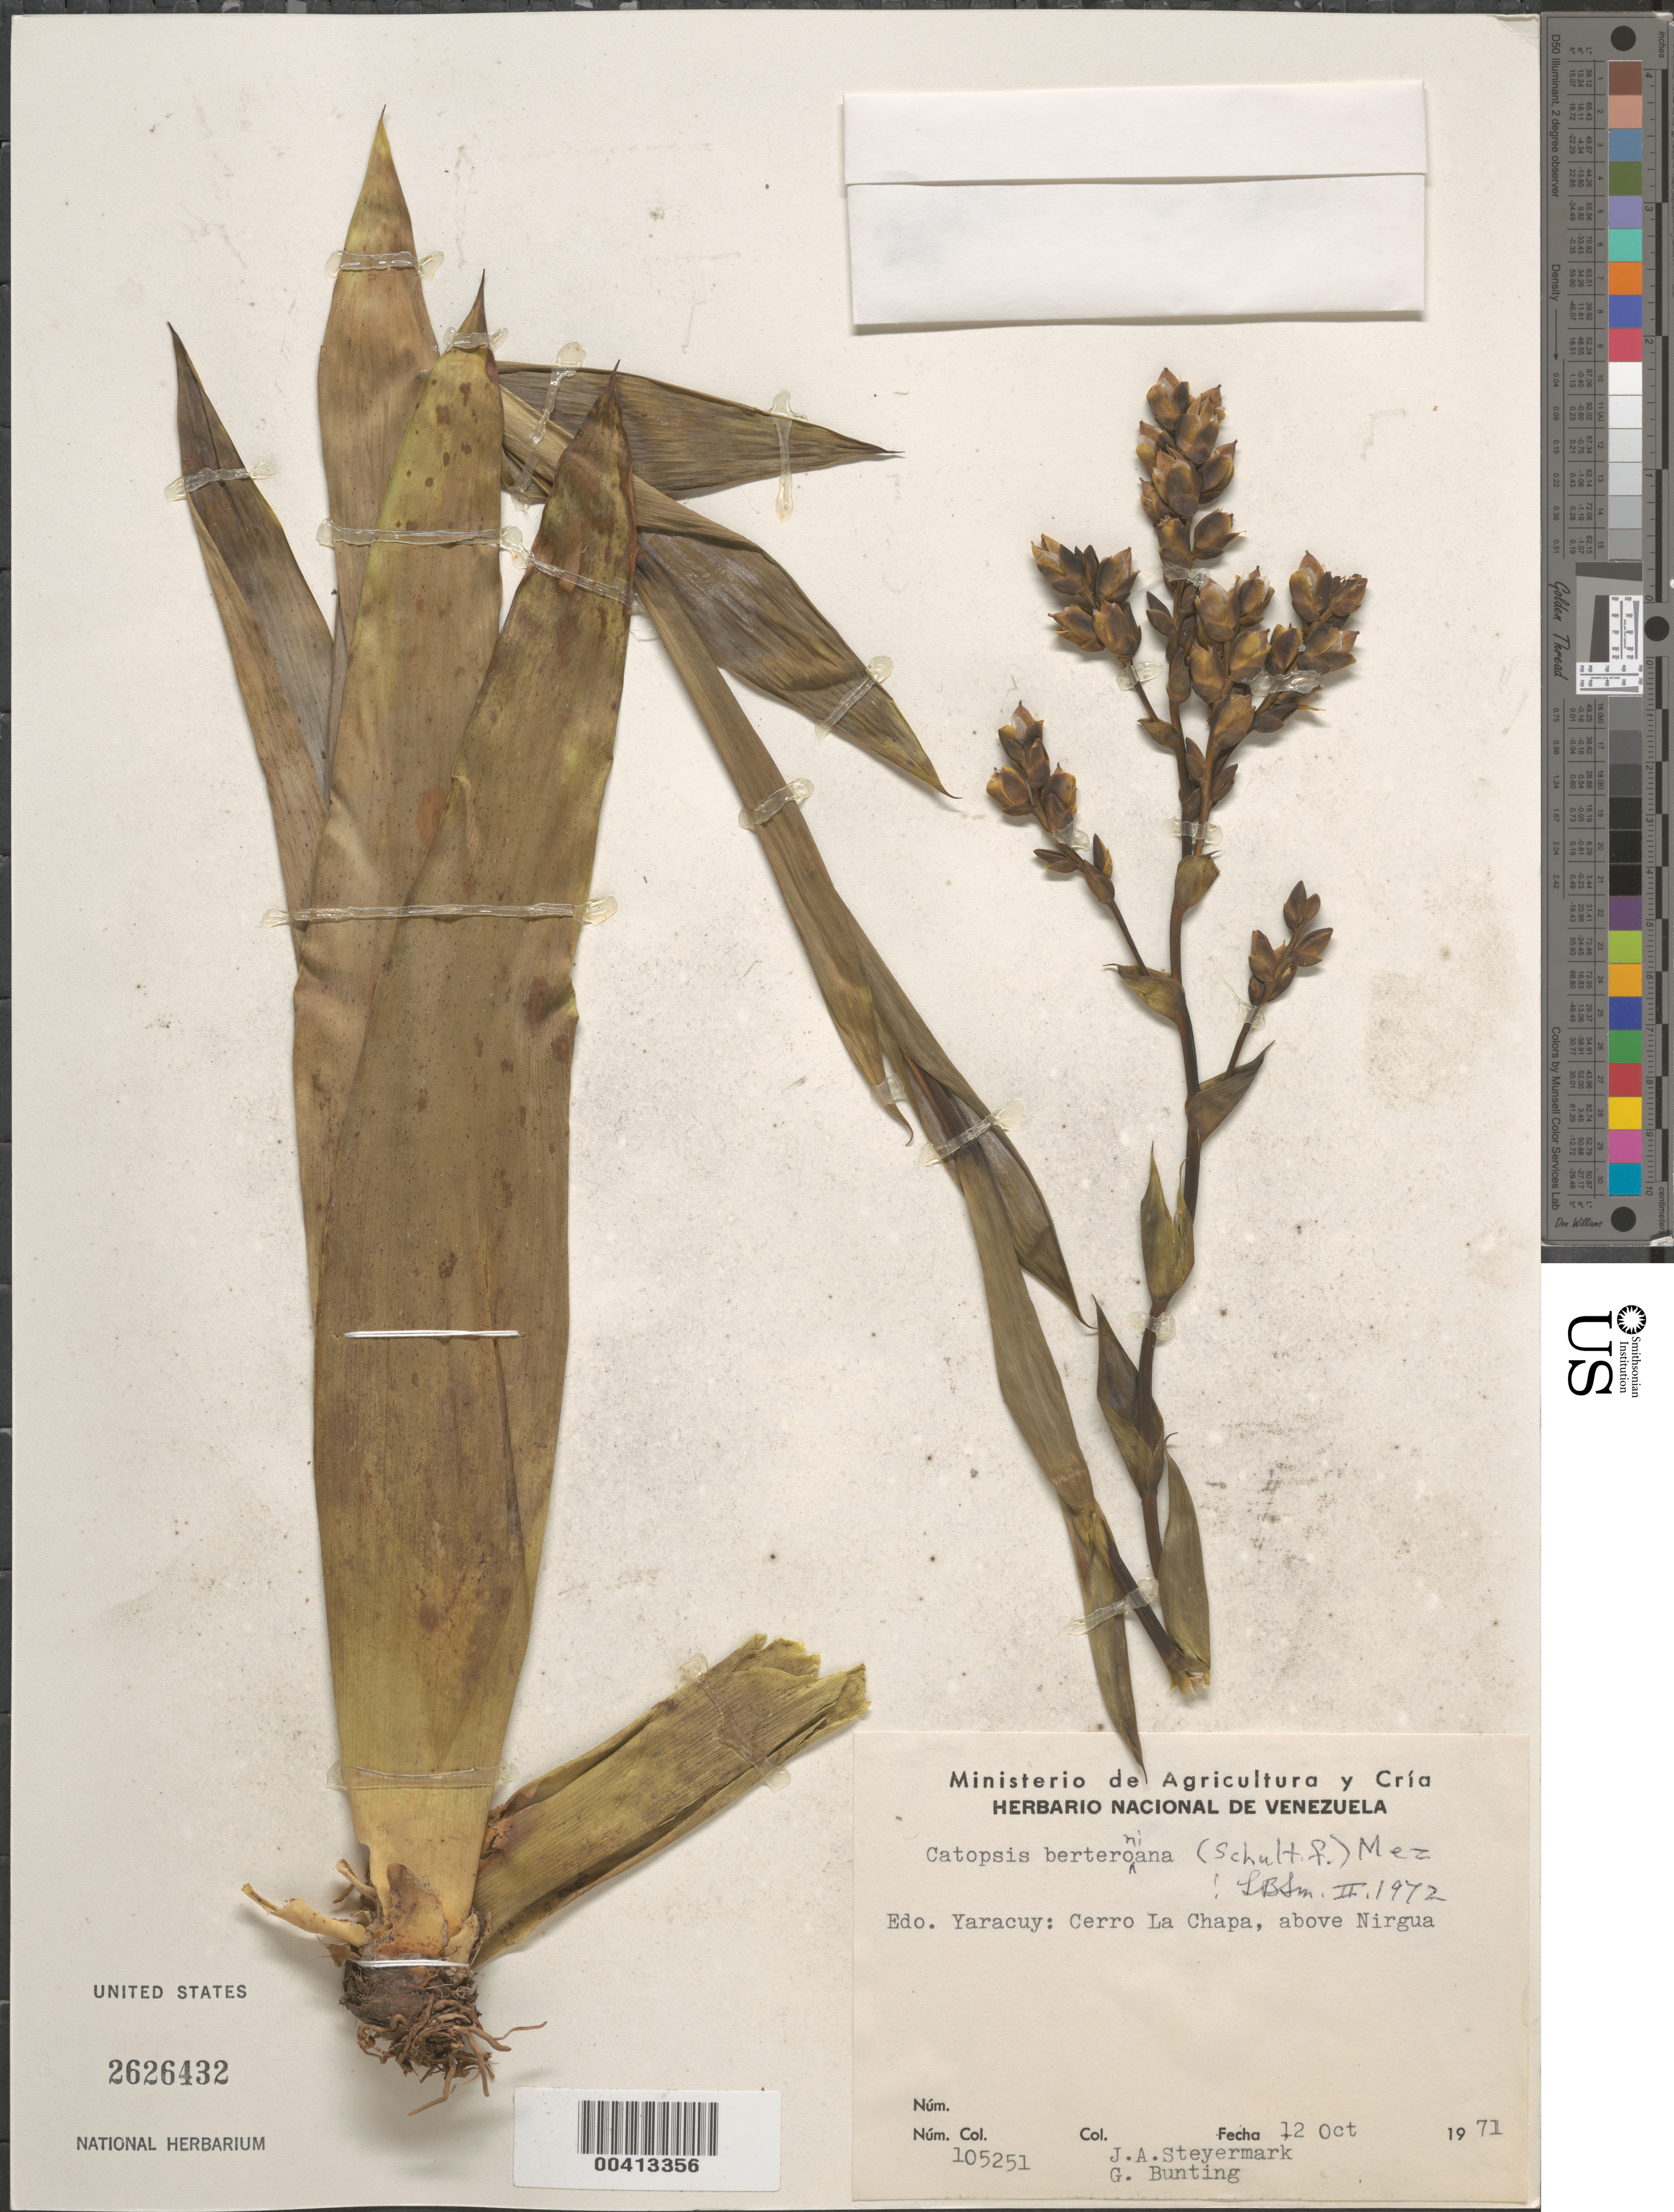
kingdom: Plantae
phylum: Tracheophyta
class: Liliopsida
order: Poales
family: Bromeliaceae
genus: Catopsis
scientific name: Catopsis berteroniana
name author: (Schult. & Schult. f.) Mez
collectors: J. Steyermark & G. S. Bunting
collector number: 105251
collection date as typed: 12 Oct 1971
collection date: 1971-10-12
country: Venezuela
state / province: Yaracuy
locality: Cerro la chapa, above nirgua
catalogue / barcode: US 2626432